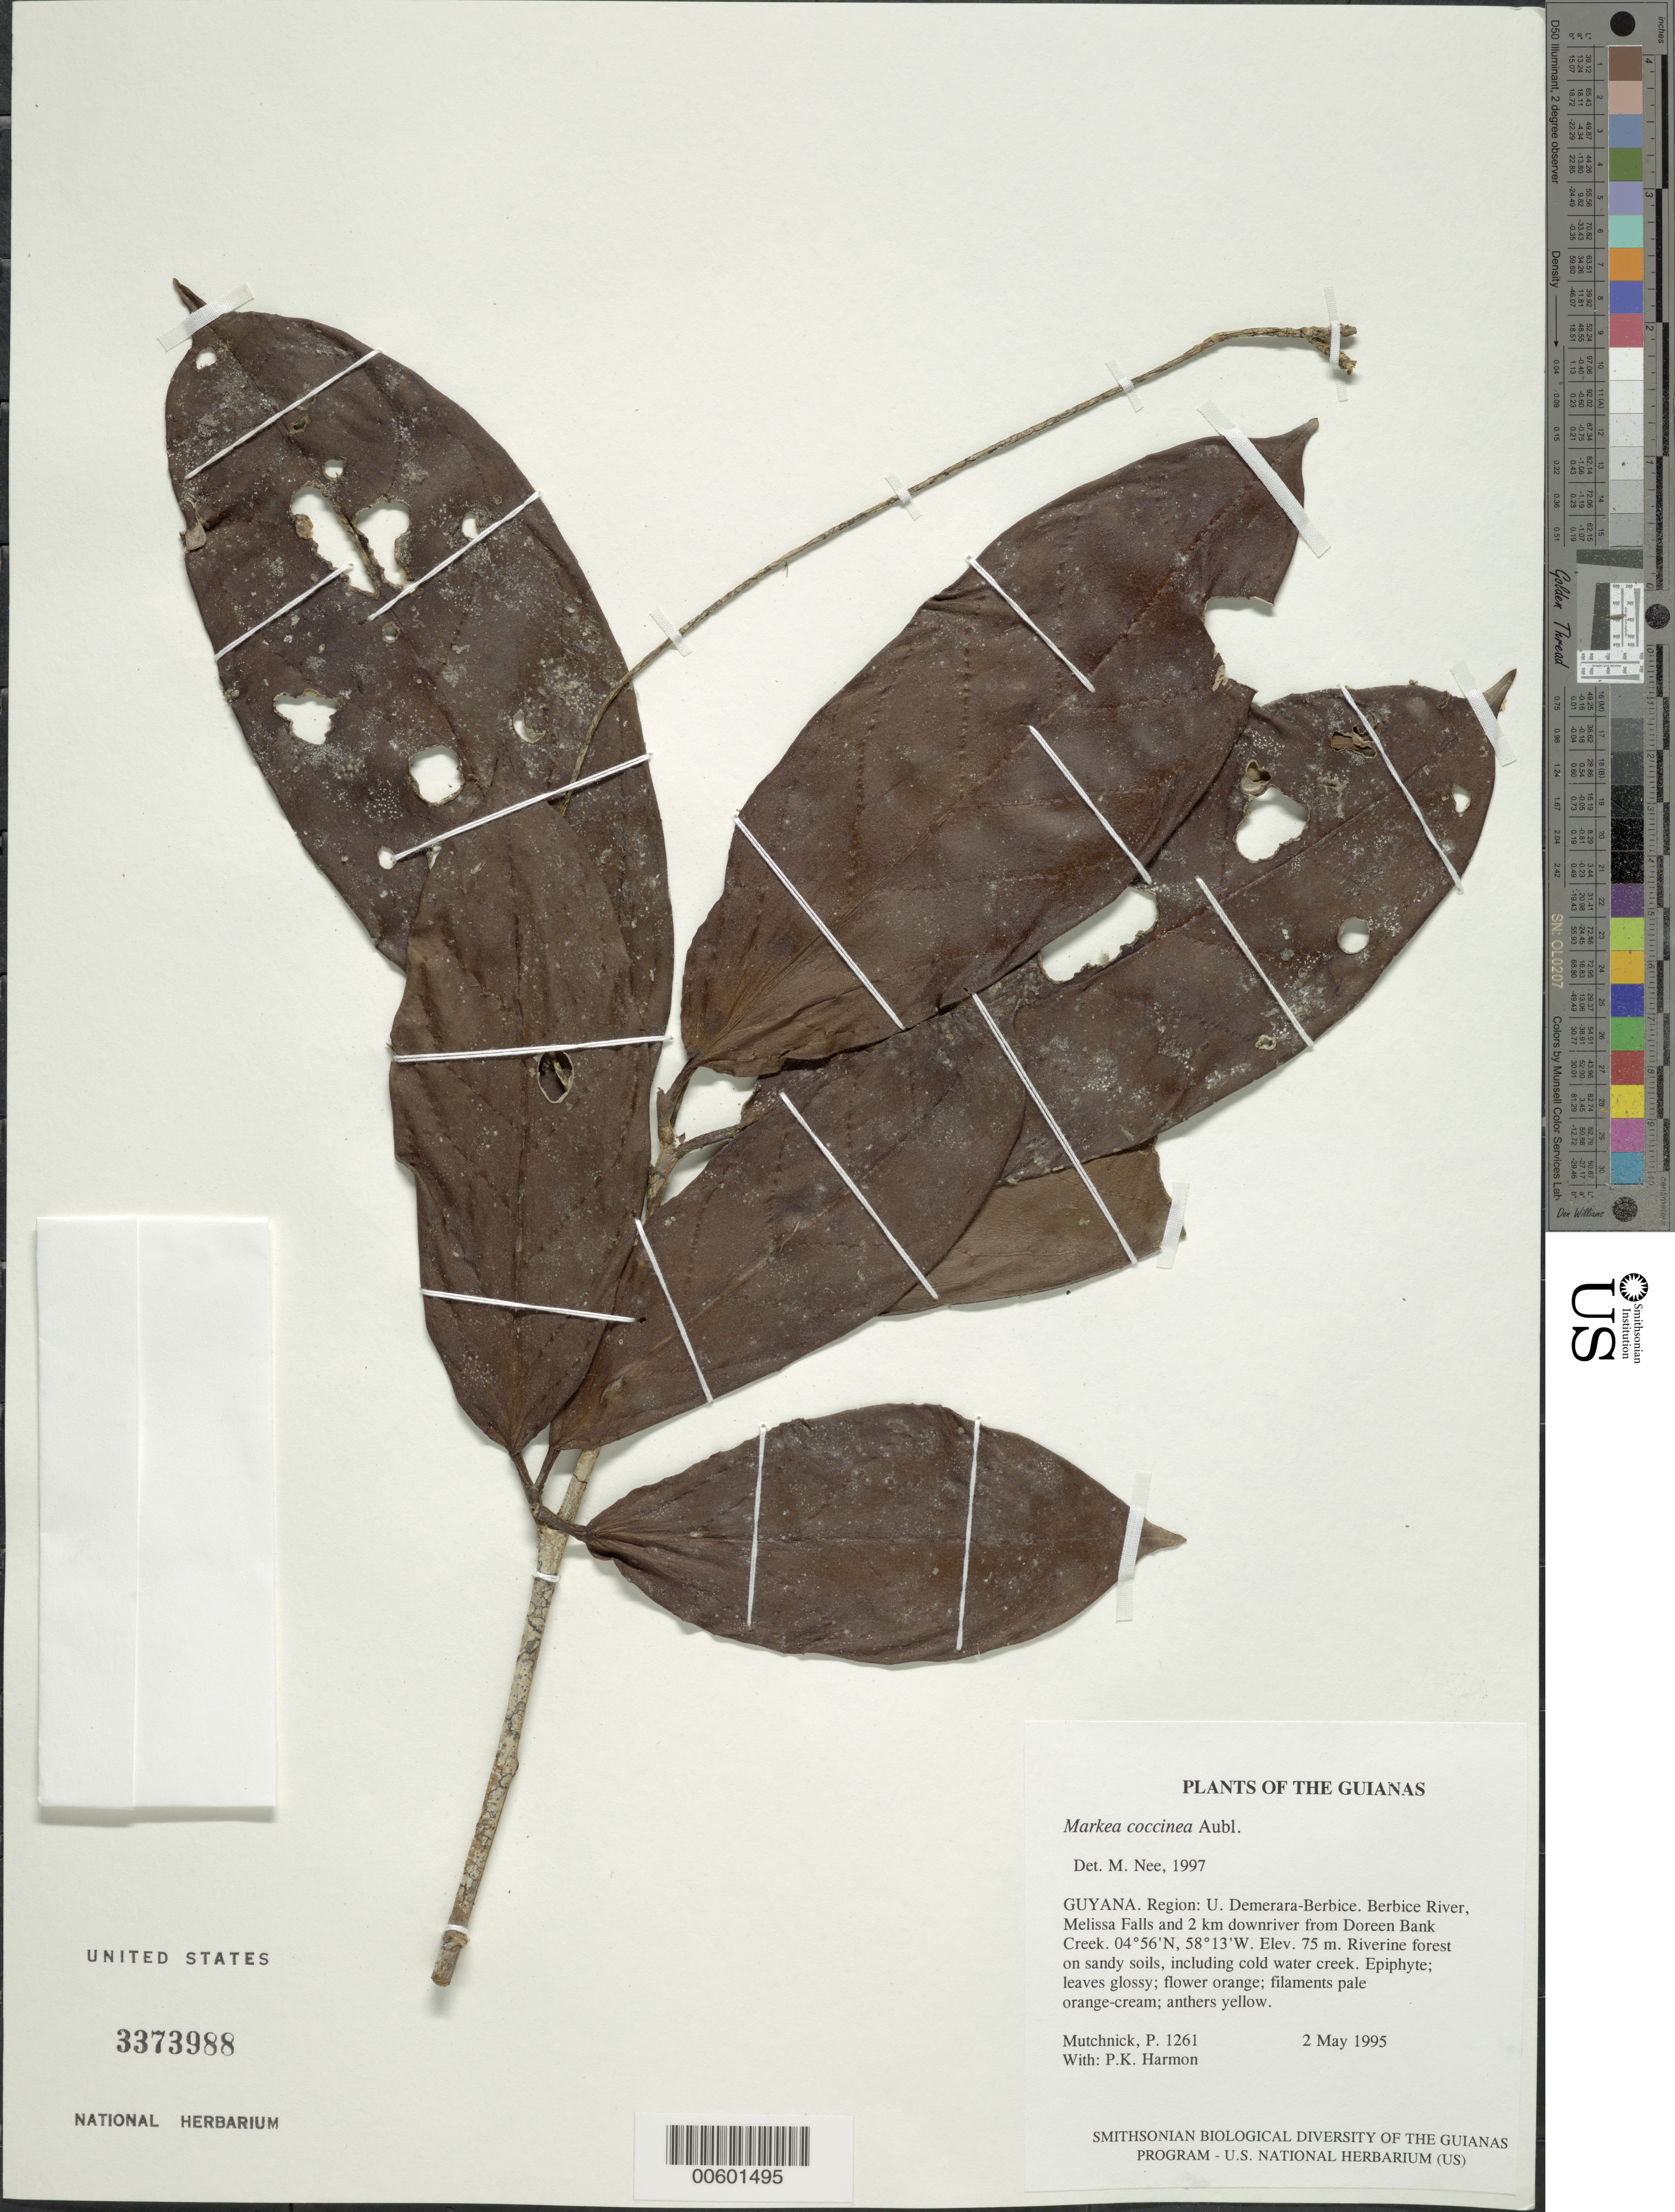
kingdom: Plantae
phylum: Tracheophyta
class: Magnoliopsida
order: Solanales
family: Solanaceae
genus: Markea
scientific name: Markea coccinea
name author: Rich.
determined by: Nee, Michael H.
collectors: P. Mutchnick & P. Harmon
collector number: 1261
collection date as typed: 2 May 1995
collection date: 1995-05-02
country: Guyana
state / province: U. Demerara-Berbice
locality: Berbice River, Melissa Falls and 2 km downriver from Doreen Bank Creek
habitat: Riverine forest on sandy soils, including cold water creek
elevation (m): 75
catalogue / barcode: US 3373988